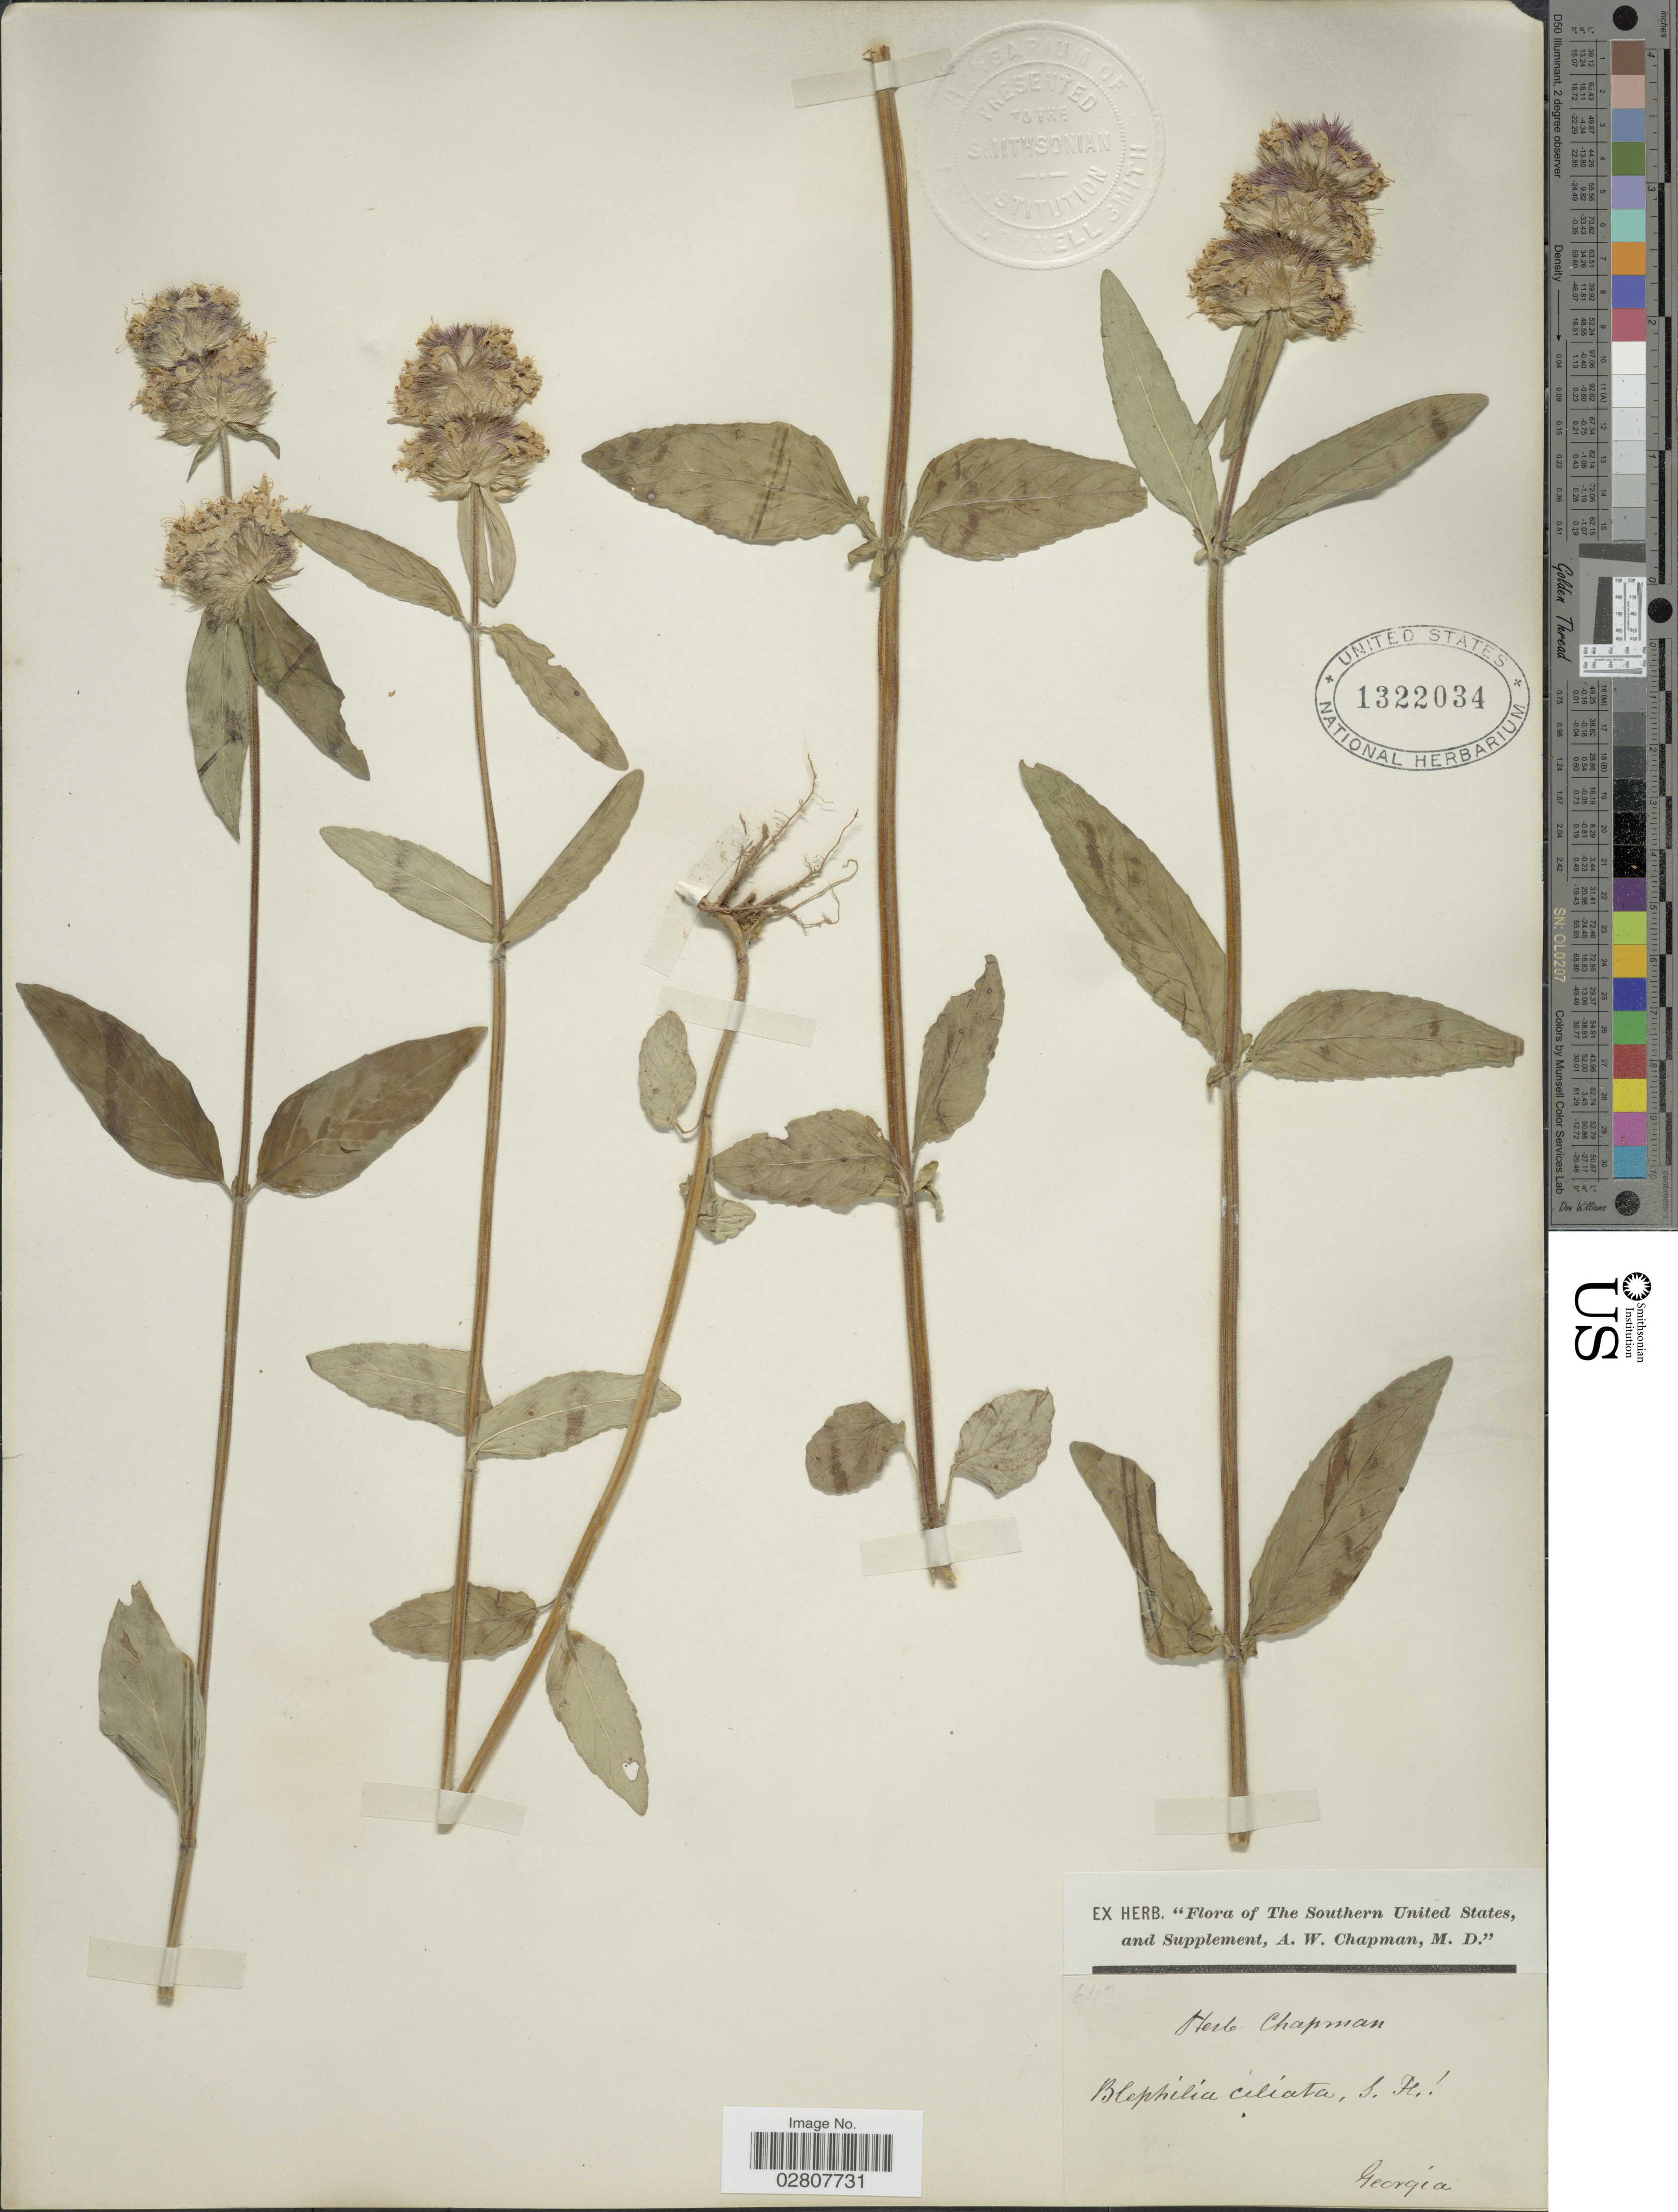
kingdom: Plantae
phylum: Tracheophyta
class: Magnoliopsida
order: Lamiales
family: Lamiaceae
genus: Blephilia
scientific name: Blephilia ciliata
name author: (L.) Raf. ex Benth.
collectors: ex herb. A.W. Chapman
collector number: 642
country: United States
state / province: Georgia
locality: Southern United States and Supplement.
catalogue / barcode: US 1322034